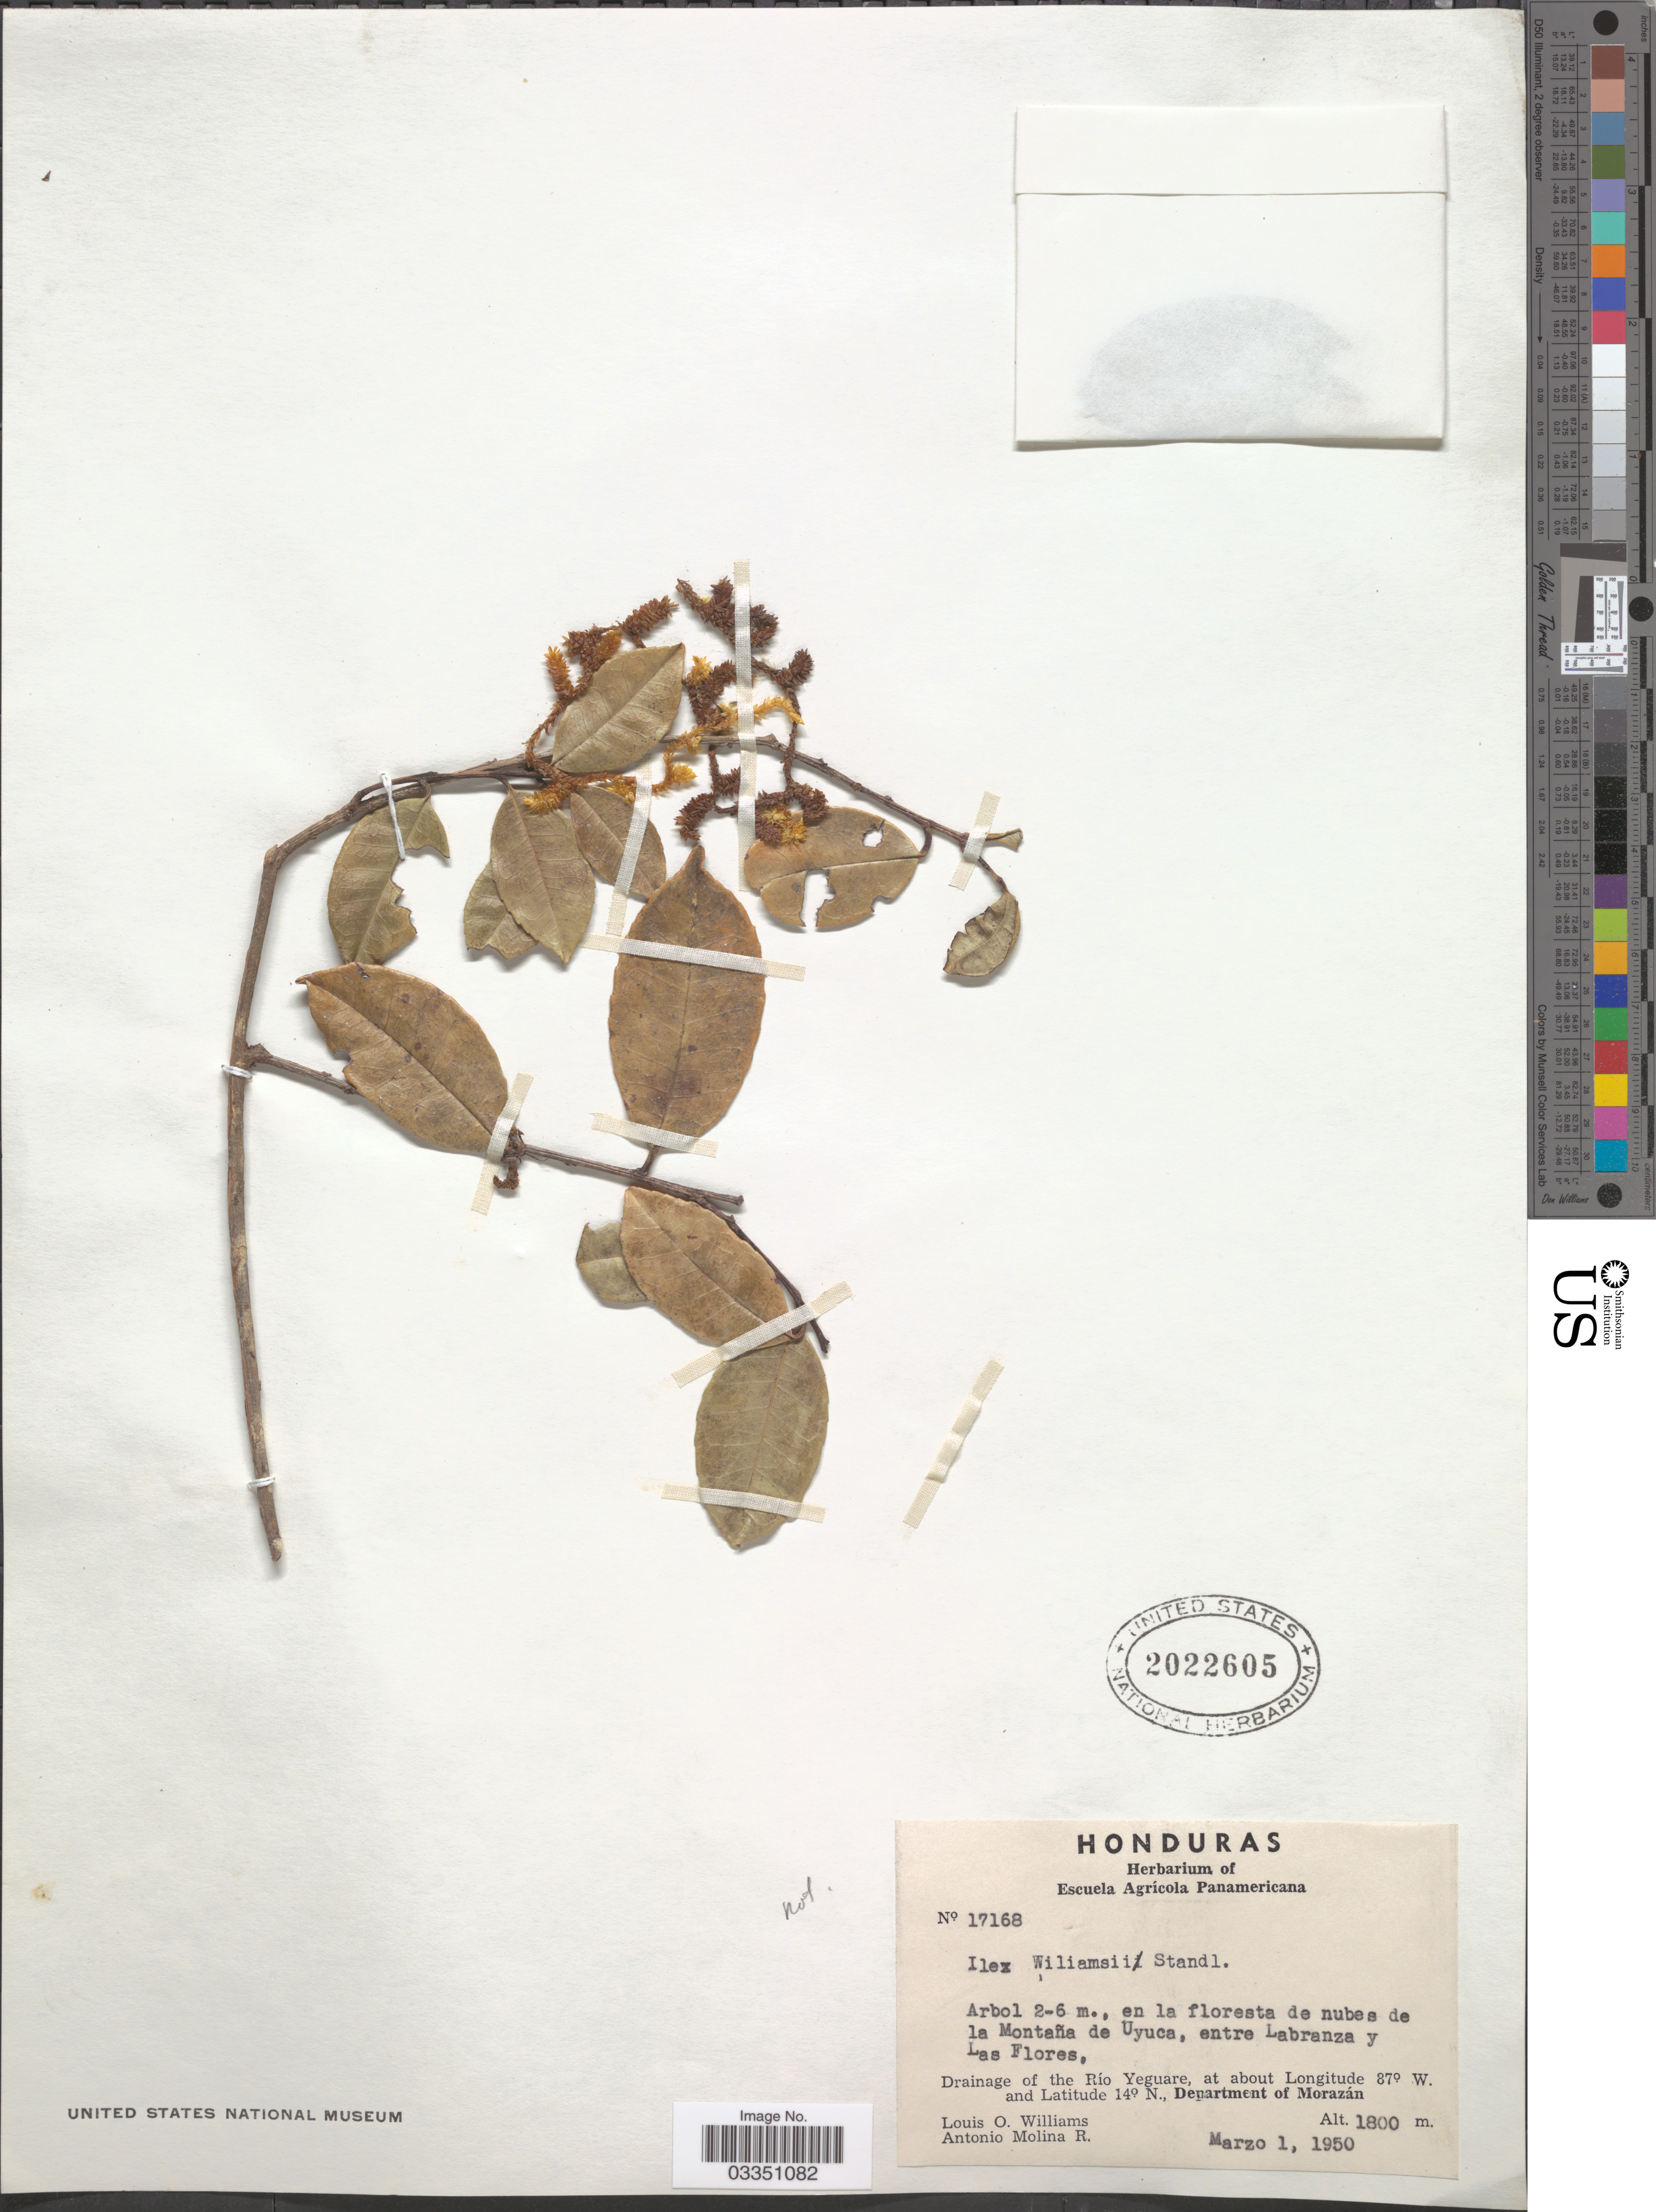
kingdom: Plantae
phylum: Tracheophyta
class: Magnoliopsida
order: Aquifoliales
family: Aquifoliaceae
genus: Ilex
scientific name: Ilex williamsii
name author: Standl.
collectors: L. O. Williams & A. Molina R.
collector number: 17168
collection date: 1950-03-01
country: Honduras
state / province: Fco. Morazán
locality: En la floresta de nubes de la Montaña de Uyuca, entre Labranza y Las Flores. Drainage of the Río Yeguare, Department of Morazán.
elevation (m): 1800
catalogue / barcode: US 2022605